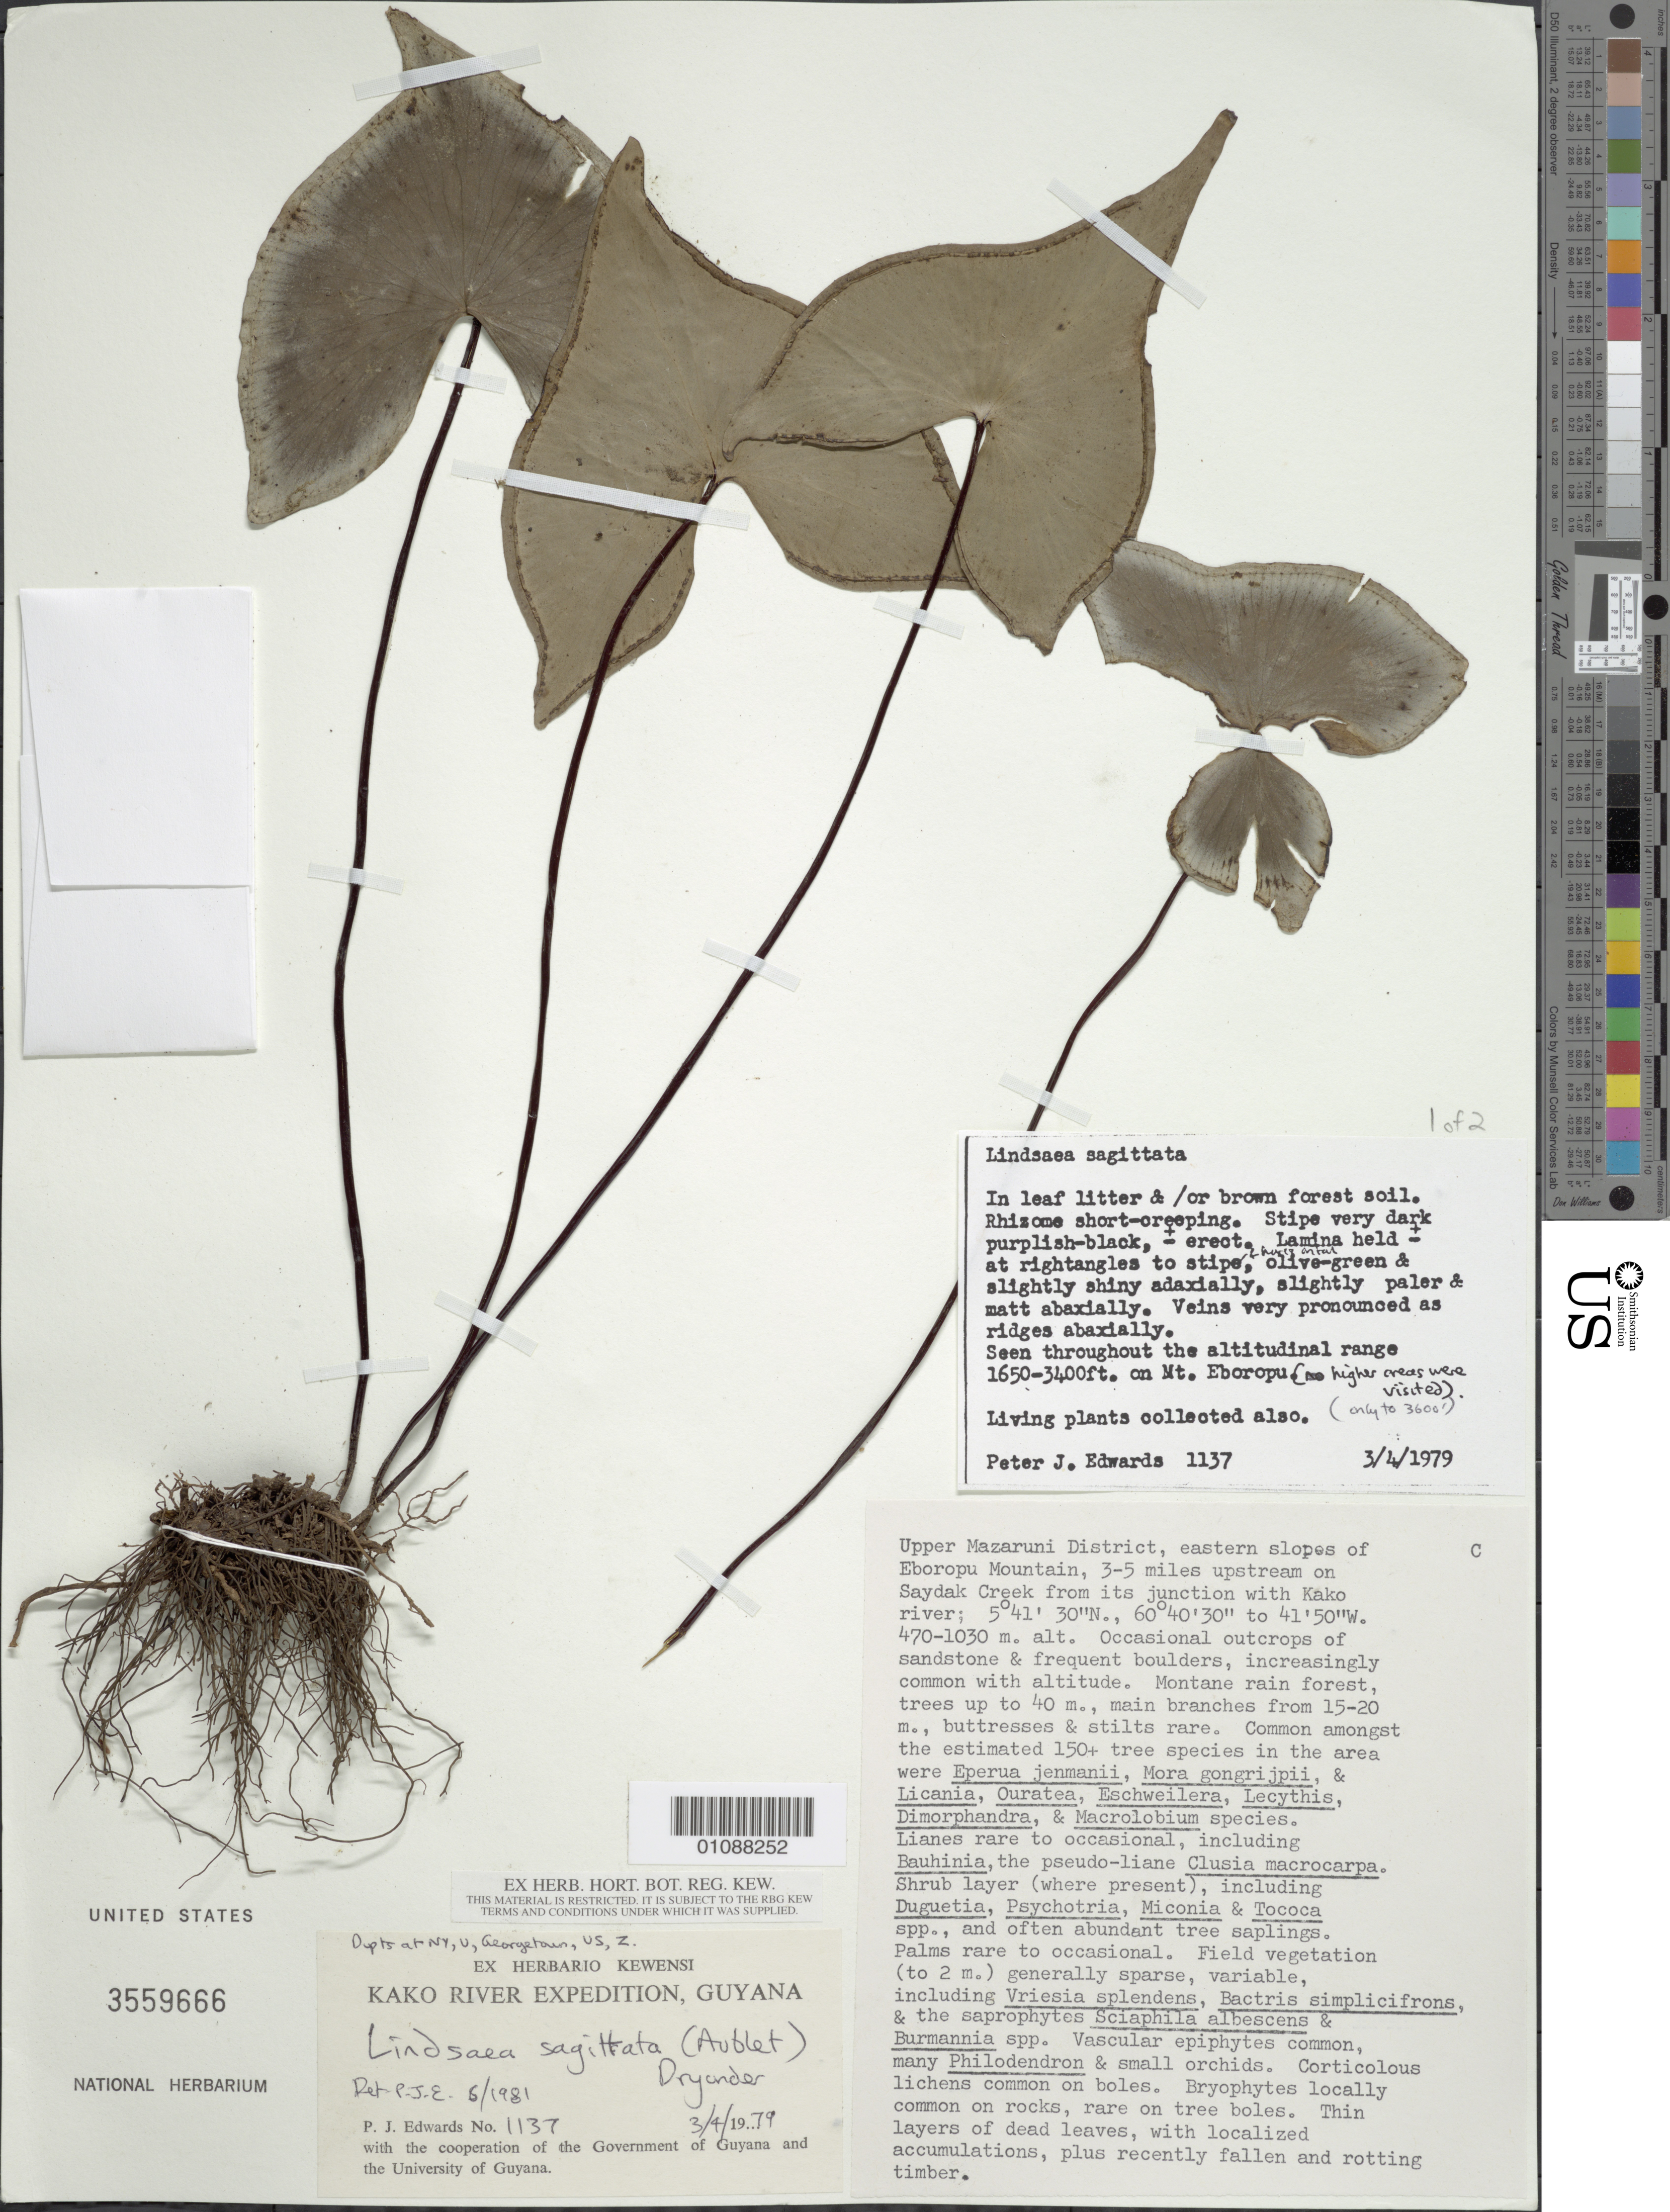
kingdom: Plantae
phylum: Tracheophyta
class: Polypodiopsida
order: Polypodiales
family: Lindsaeaceae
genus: Lindsaea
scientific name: Lindsaea sagittata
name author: (Aubl.) Dryand.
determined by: Edwards, P. J.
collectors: P. Edwards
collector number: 1137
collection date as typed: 3-Apr-79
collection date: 1979-04-03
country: Guyana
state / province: Cuyuni-Mazaruni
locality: Upper Mazaruni Dist., eastern slopes of Eboropu Mountain, 3-5m upstream on Saydak Creek from its junction with kako river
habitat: Occasional outcrops of sandstone & frequent boulders, increasingly common with altitude. Montaine rain forest, trees up to 40m…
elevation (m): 470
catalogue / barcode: US 3559666